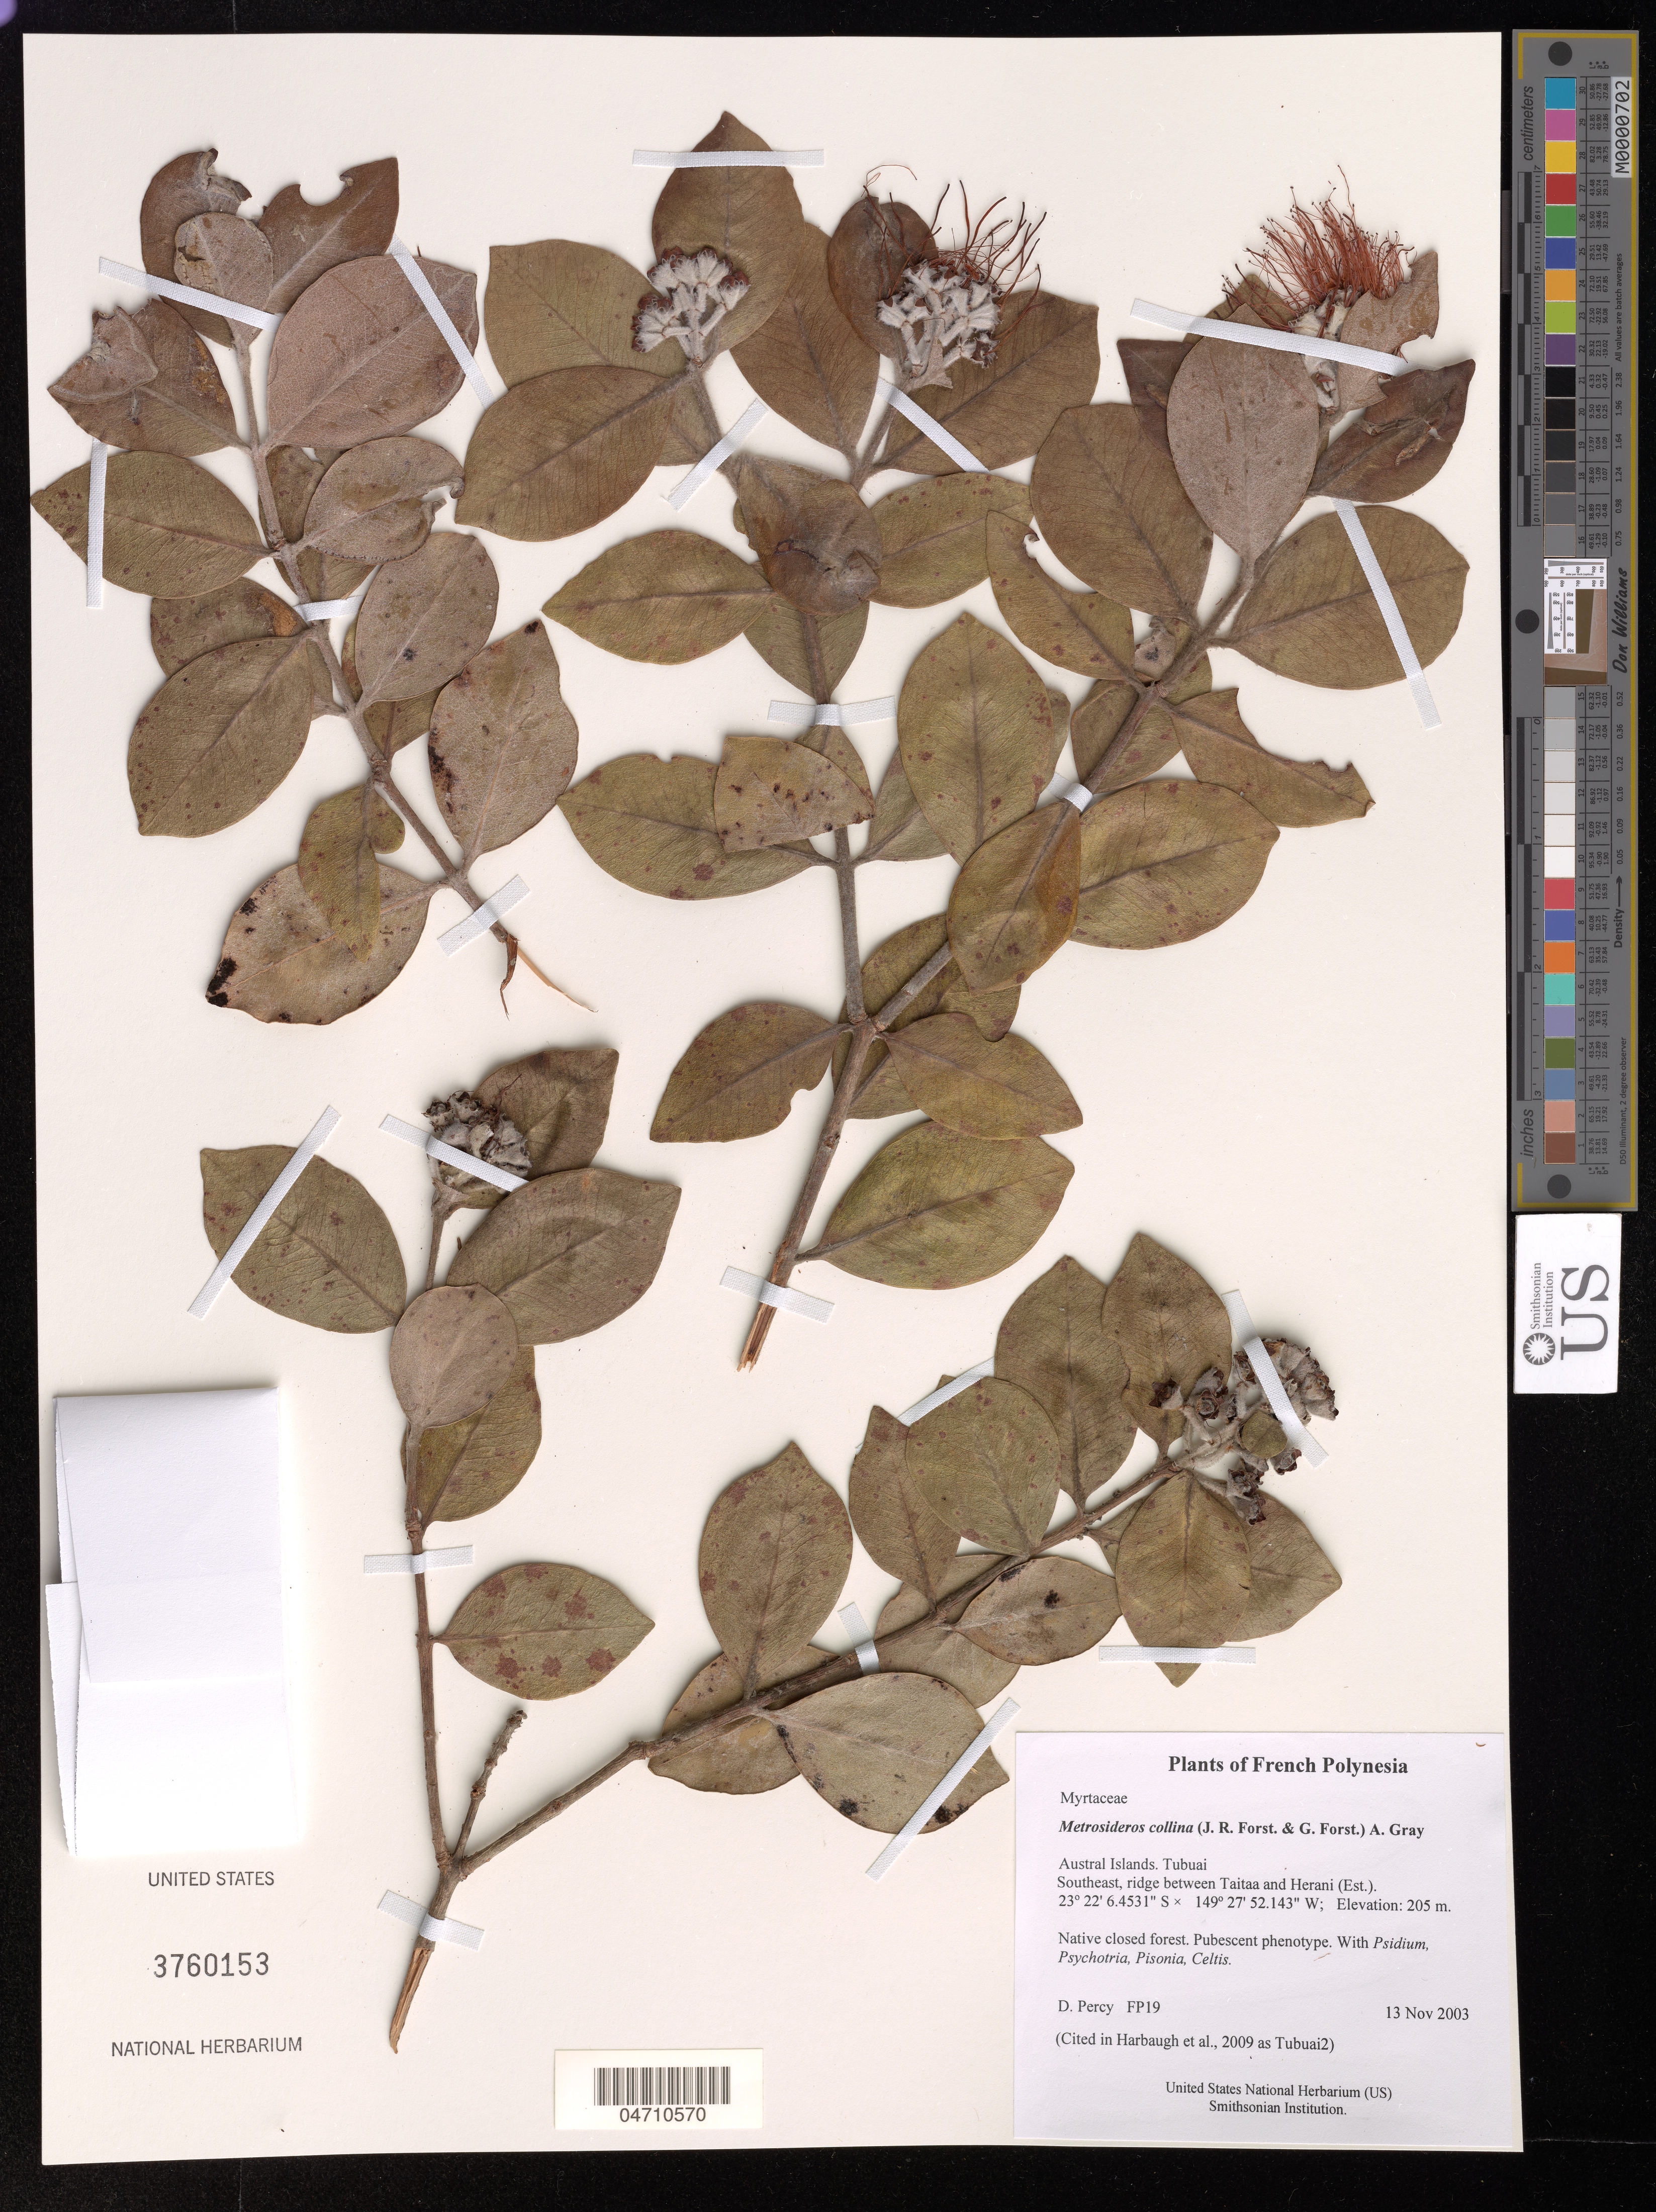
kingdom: Plantae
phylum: Tracheophyta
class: Magnoliopsida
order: Myrtales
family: Myrtaceae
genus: Metrosideros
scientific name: Metrosideros collina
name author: (J.R. Forst. & G. Forst.) A. Gray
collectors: D. Percy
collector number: FP19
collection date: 2003-11-13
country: French Polynesia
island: Tubuai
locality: Southeast, ridge between Taitaa and Herani (Est.)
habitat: Native closed forest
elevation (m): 205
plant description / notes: Cited in Harbaugh et al., 2009 as Tubuai2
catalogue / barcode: US 3760153